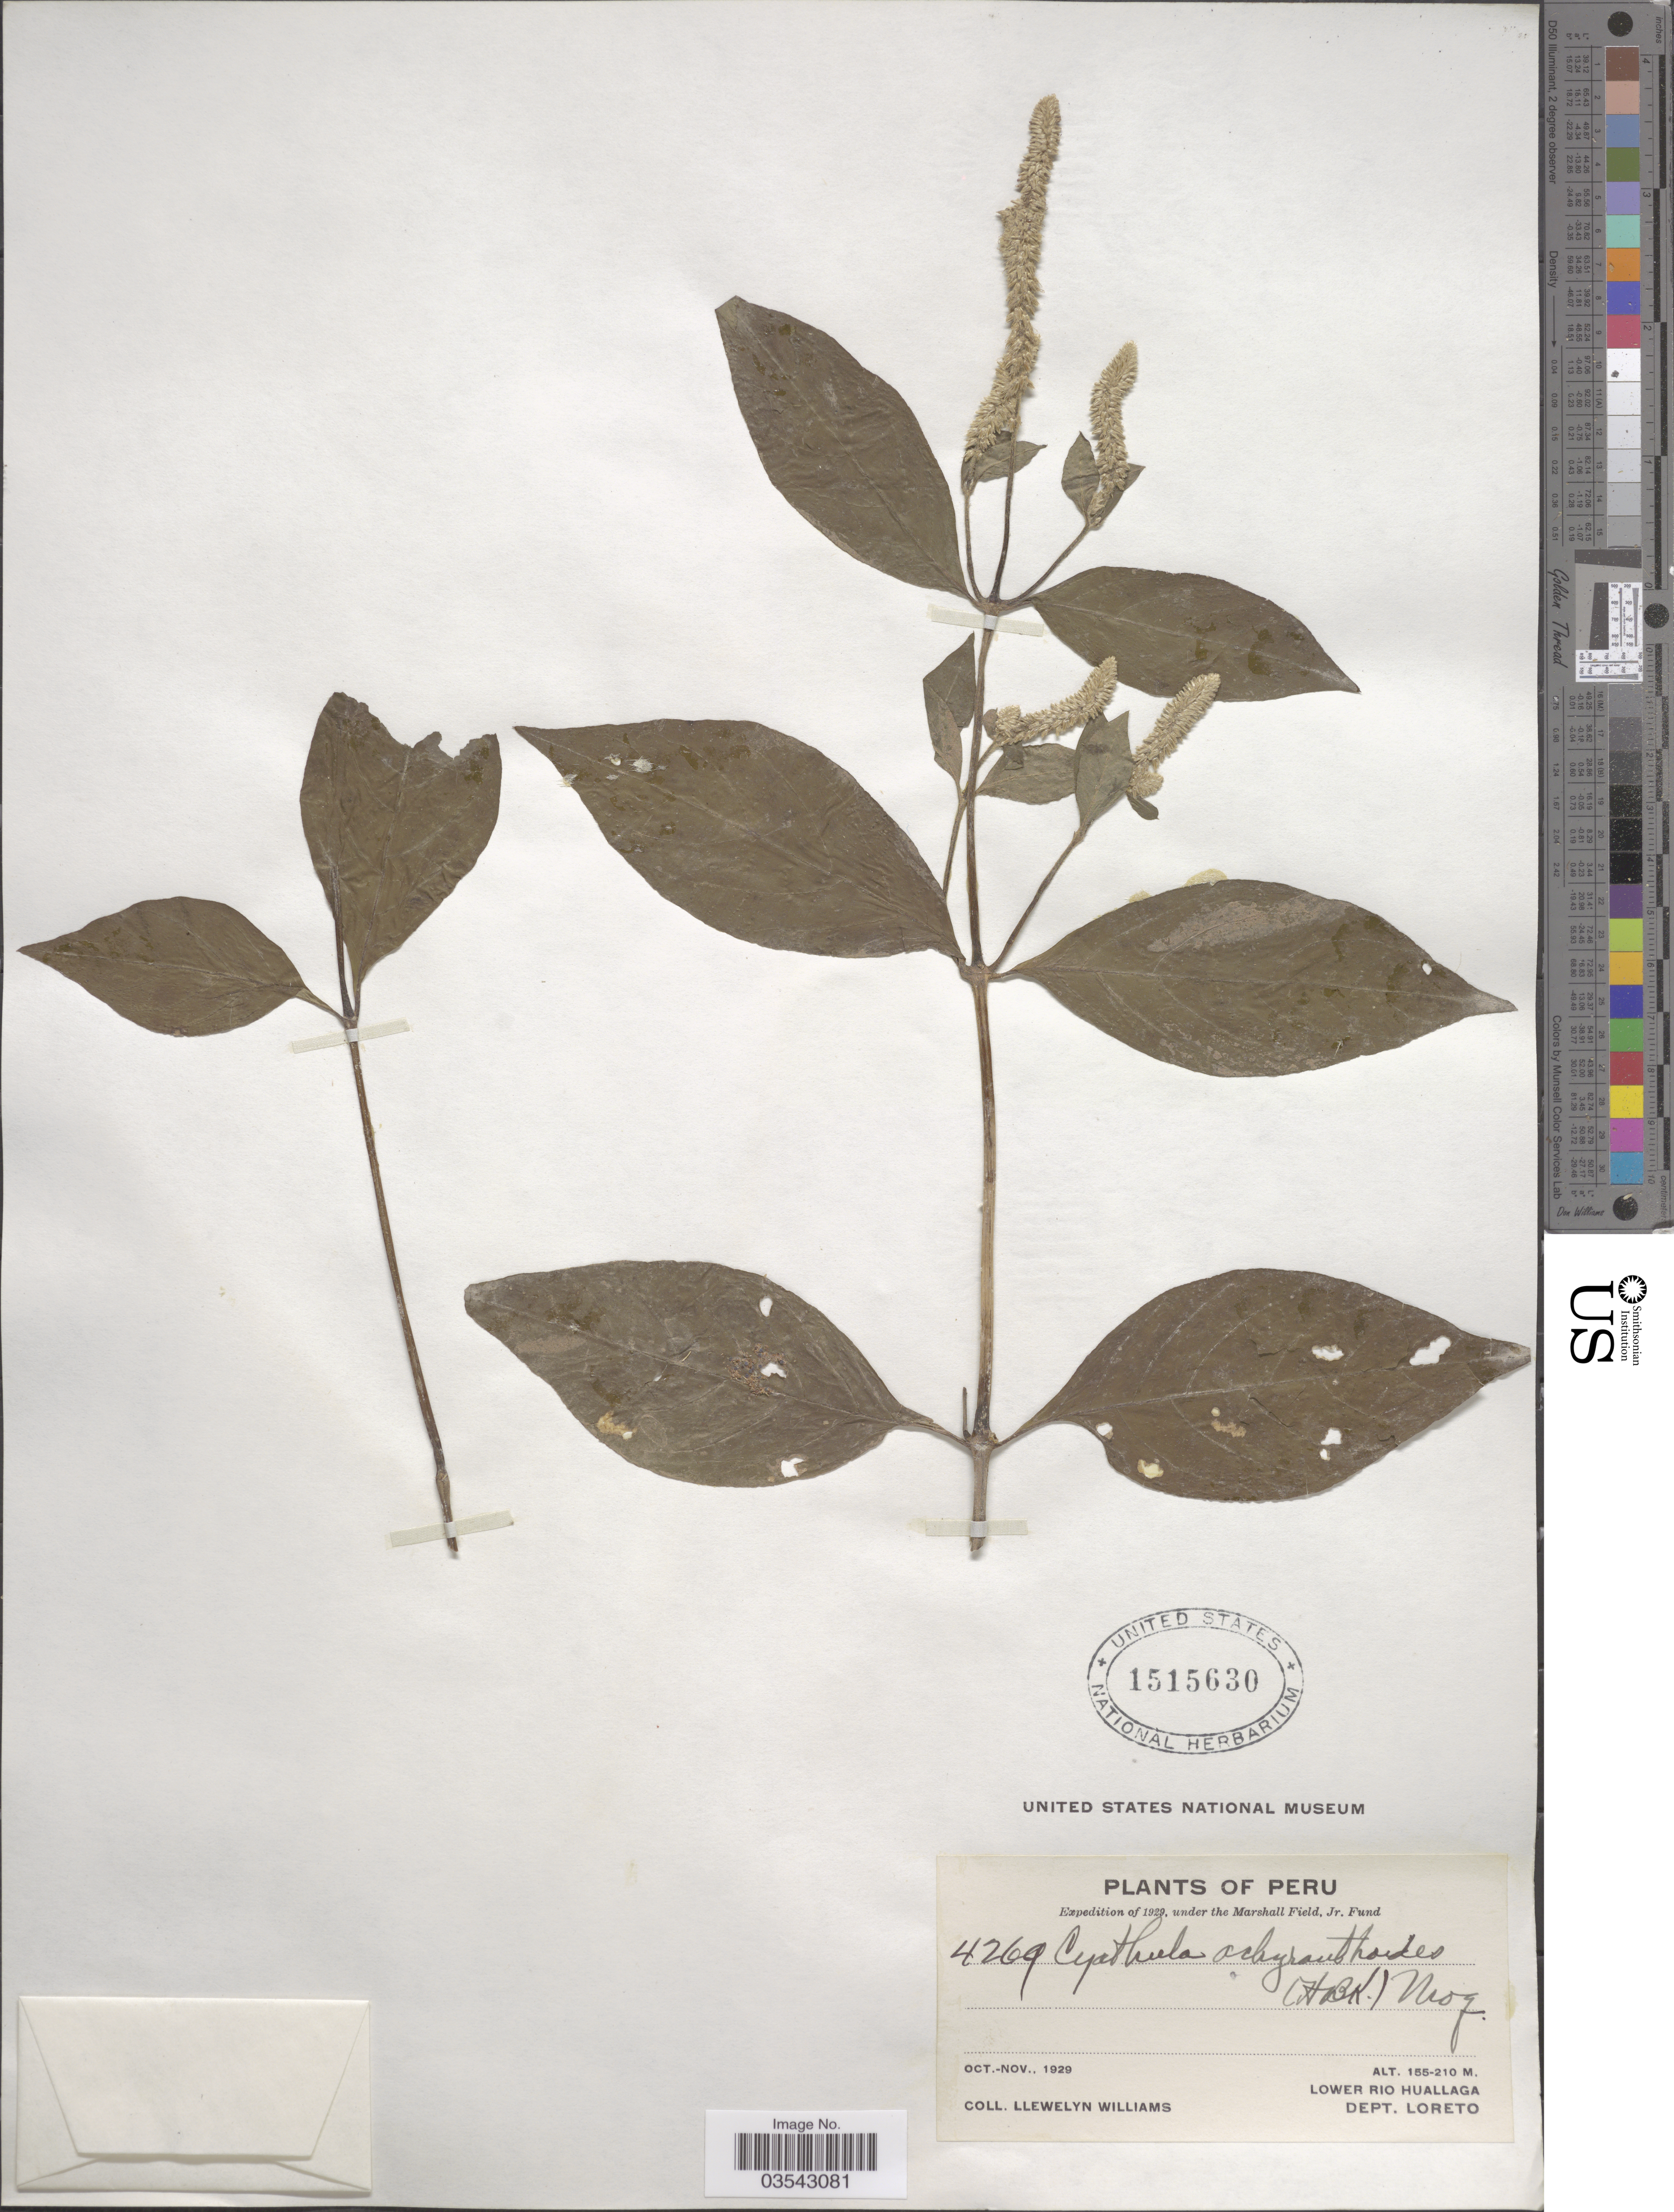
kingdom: Plantae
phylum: Tracheophyta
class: Magnoliopsida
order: Caryophyllales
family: Amaranthaceae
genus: Cyathula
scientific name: Cyathula achyranthoides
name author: (Kunth) Moq.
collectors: Ll. Williams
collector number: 4269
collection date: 1929-10/1929-11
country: Peru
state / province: Loreto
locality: Lower Rio Huallaga Dept. Loreto.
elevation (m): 155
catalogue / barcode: US 1515630